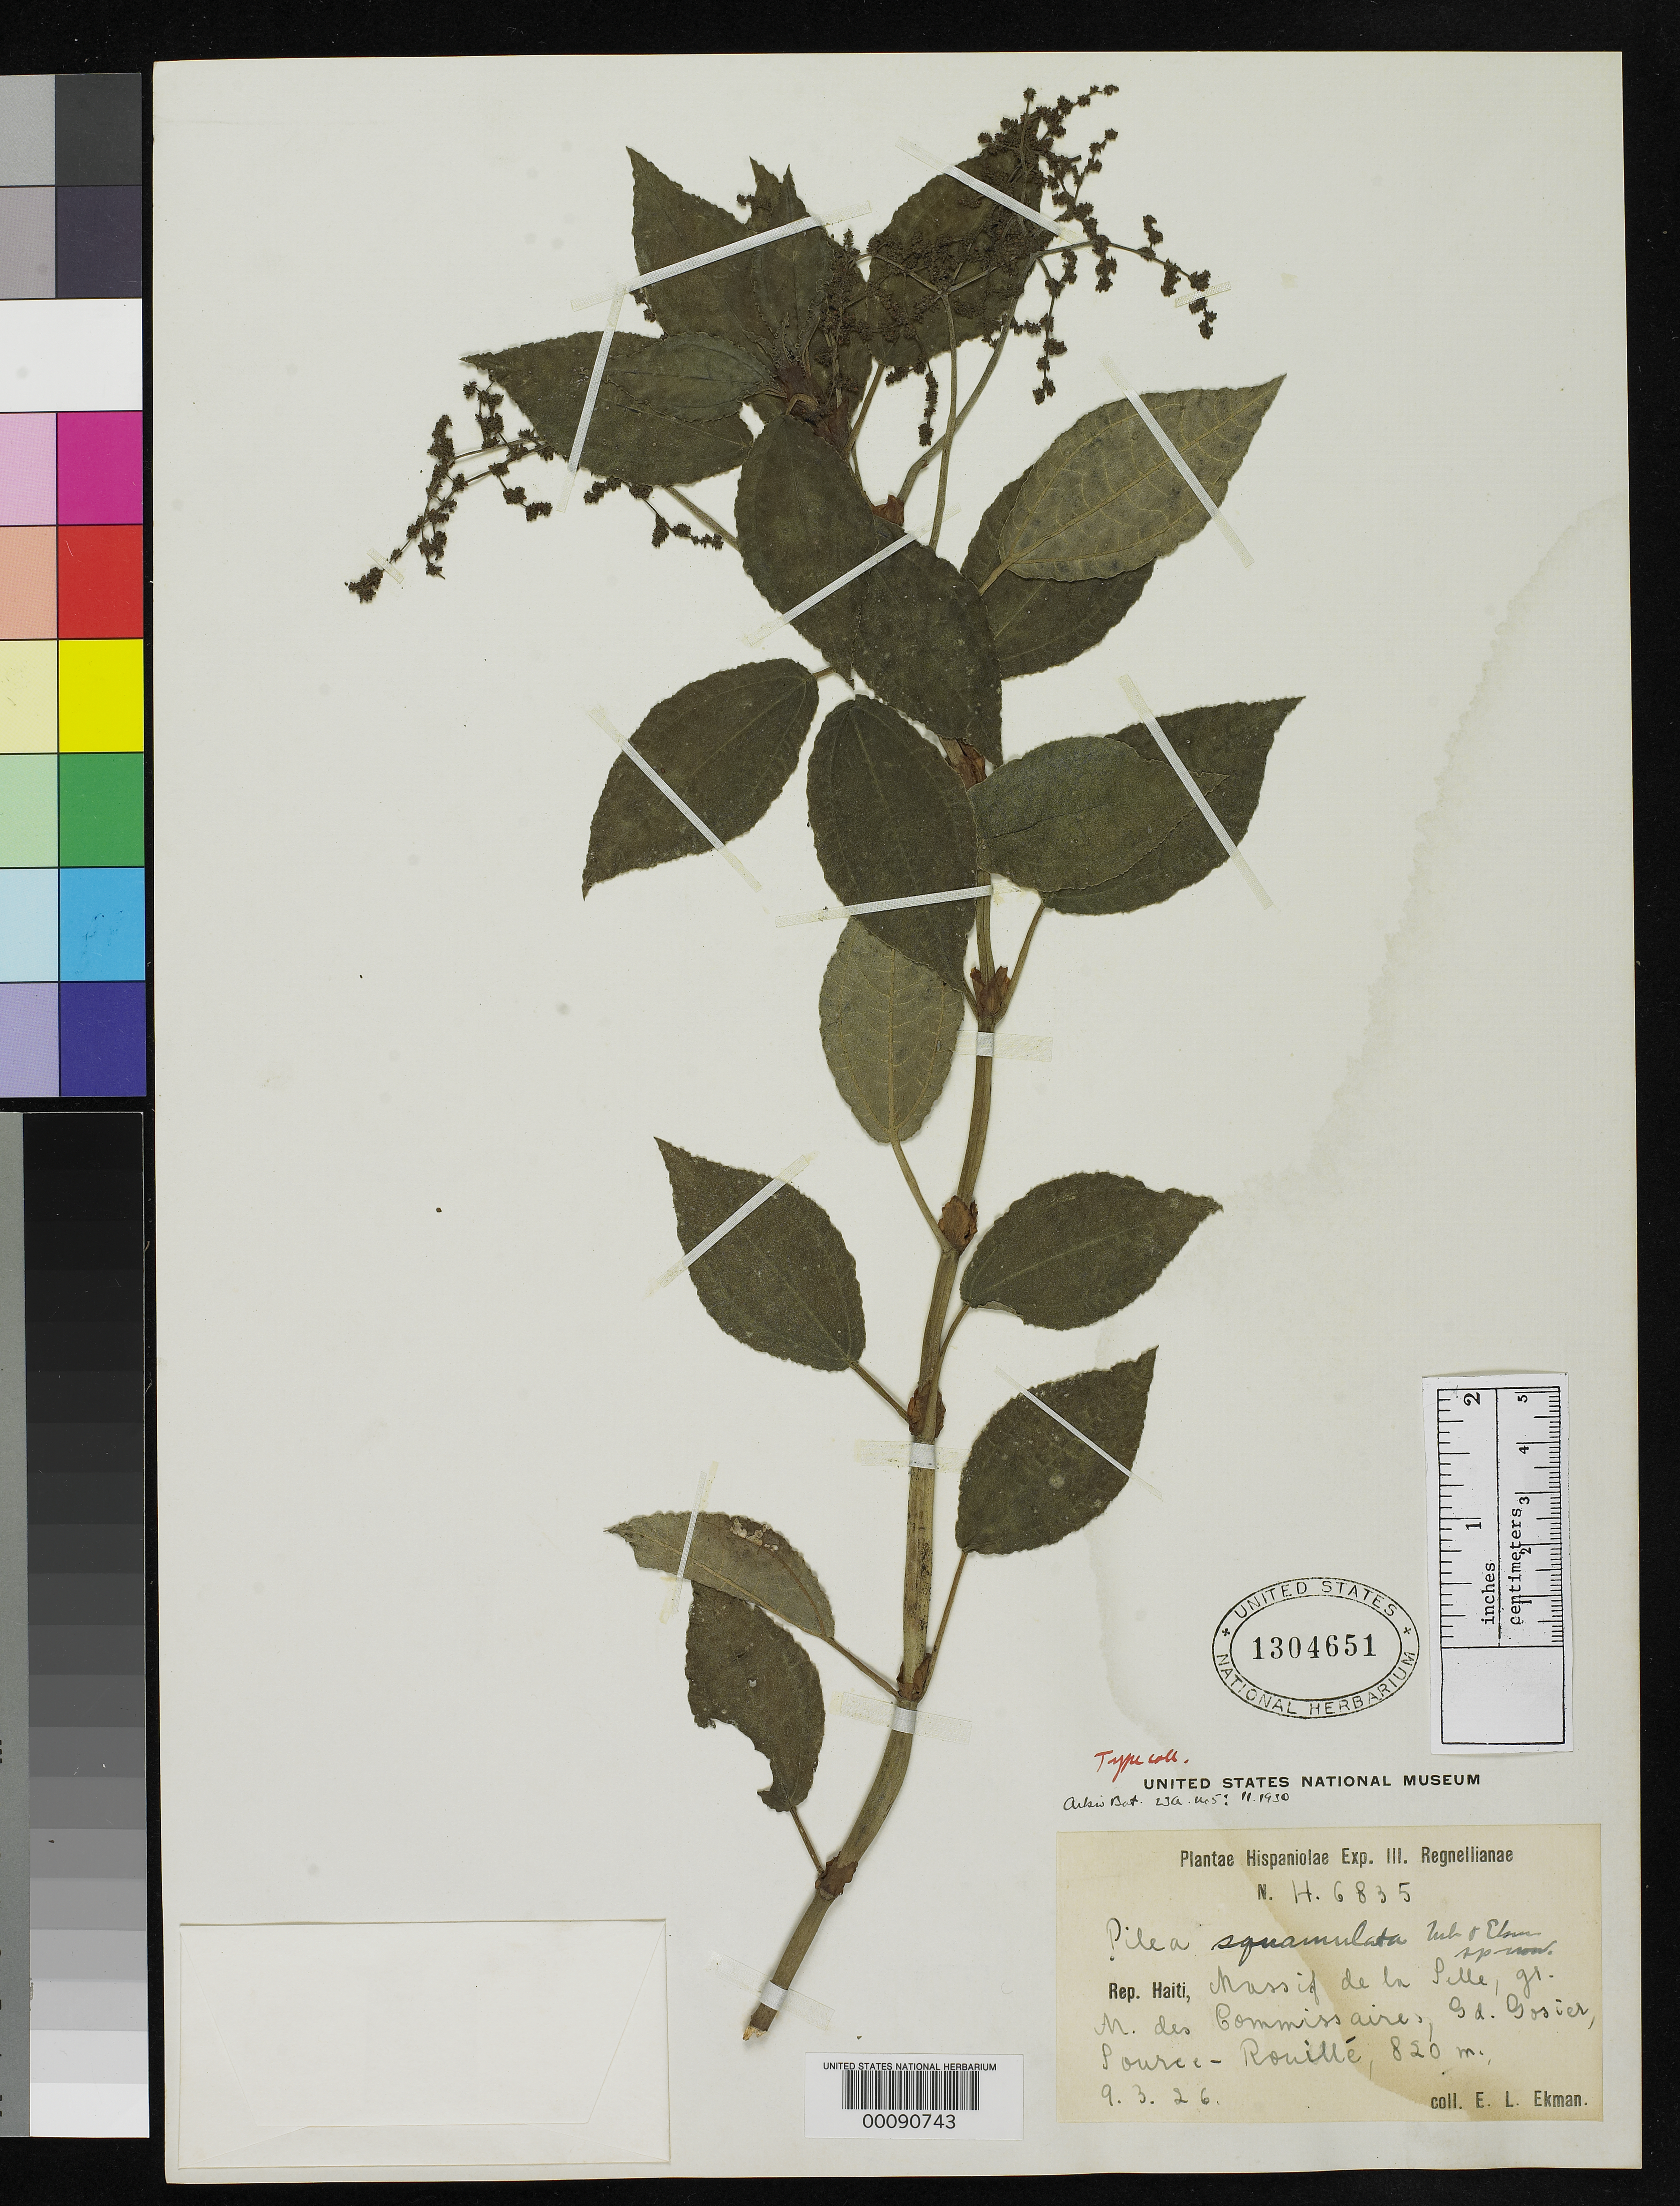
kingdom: Plantae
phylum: Tracheophyta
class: Magnoliopsida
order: Rosales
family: Urticaceae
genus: Pilea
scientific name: Pilea squamulata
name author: Urb. & Ekman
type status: Isotype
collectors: E. L. Ekman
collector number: H 6835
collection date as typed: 09 Mar 1926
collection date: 1926-03-09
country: Haiti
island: Hispaniola Island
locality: Massif de La Selle, Source-rouille.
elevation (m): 820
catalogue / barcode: US 1304651